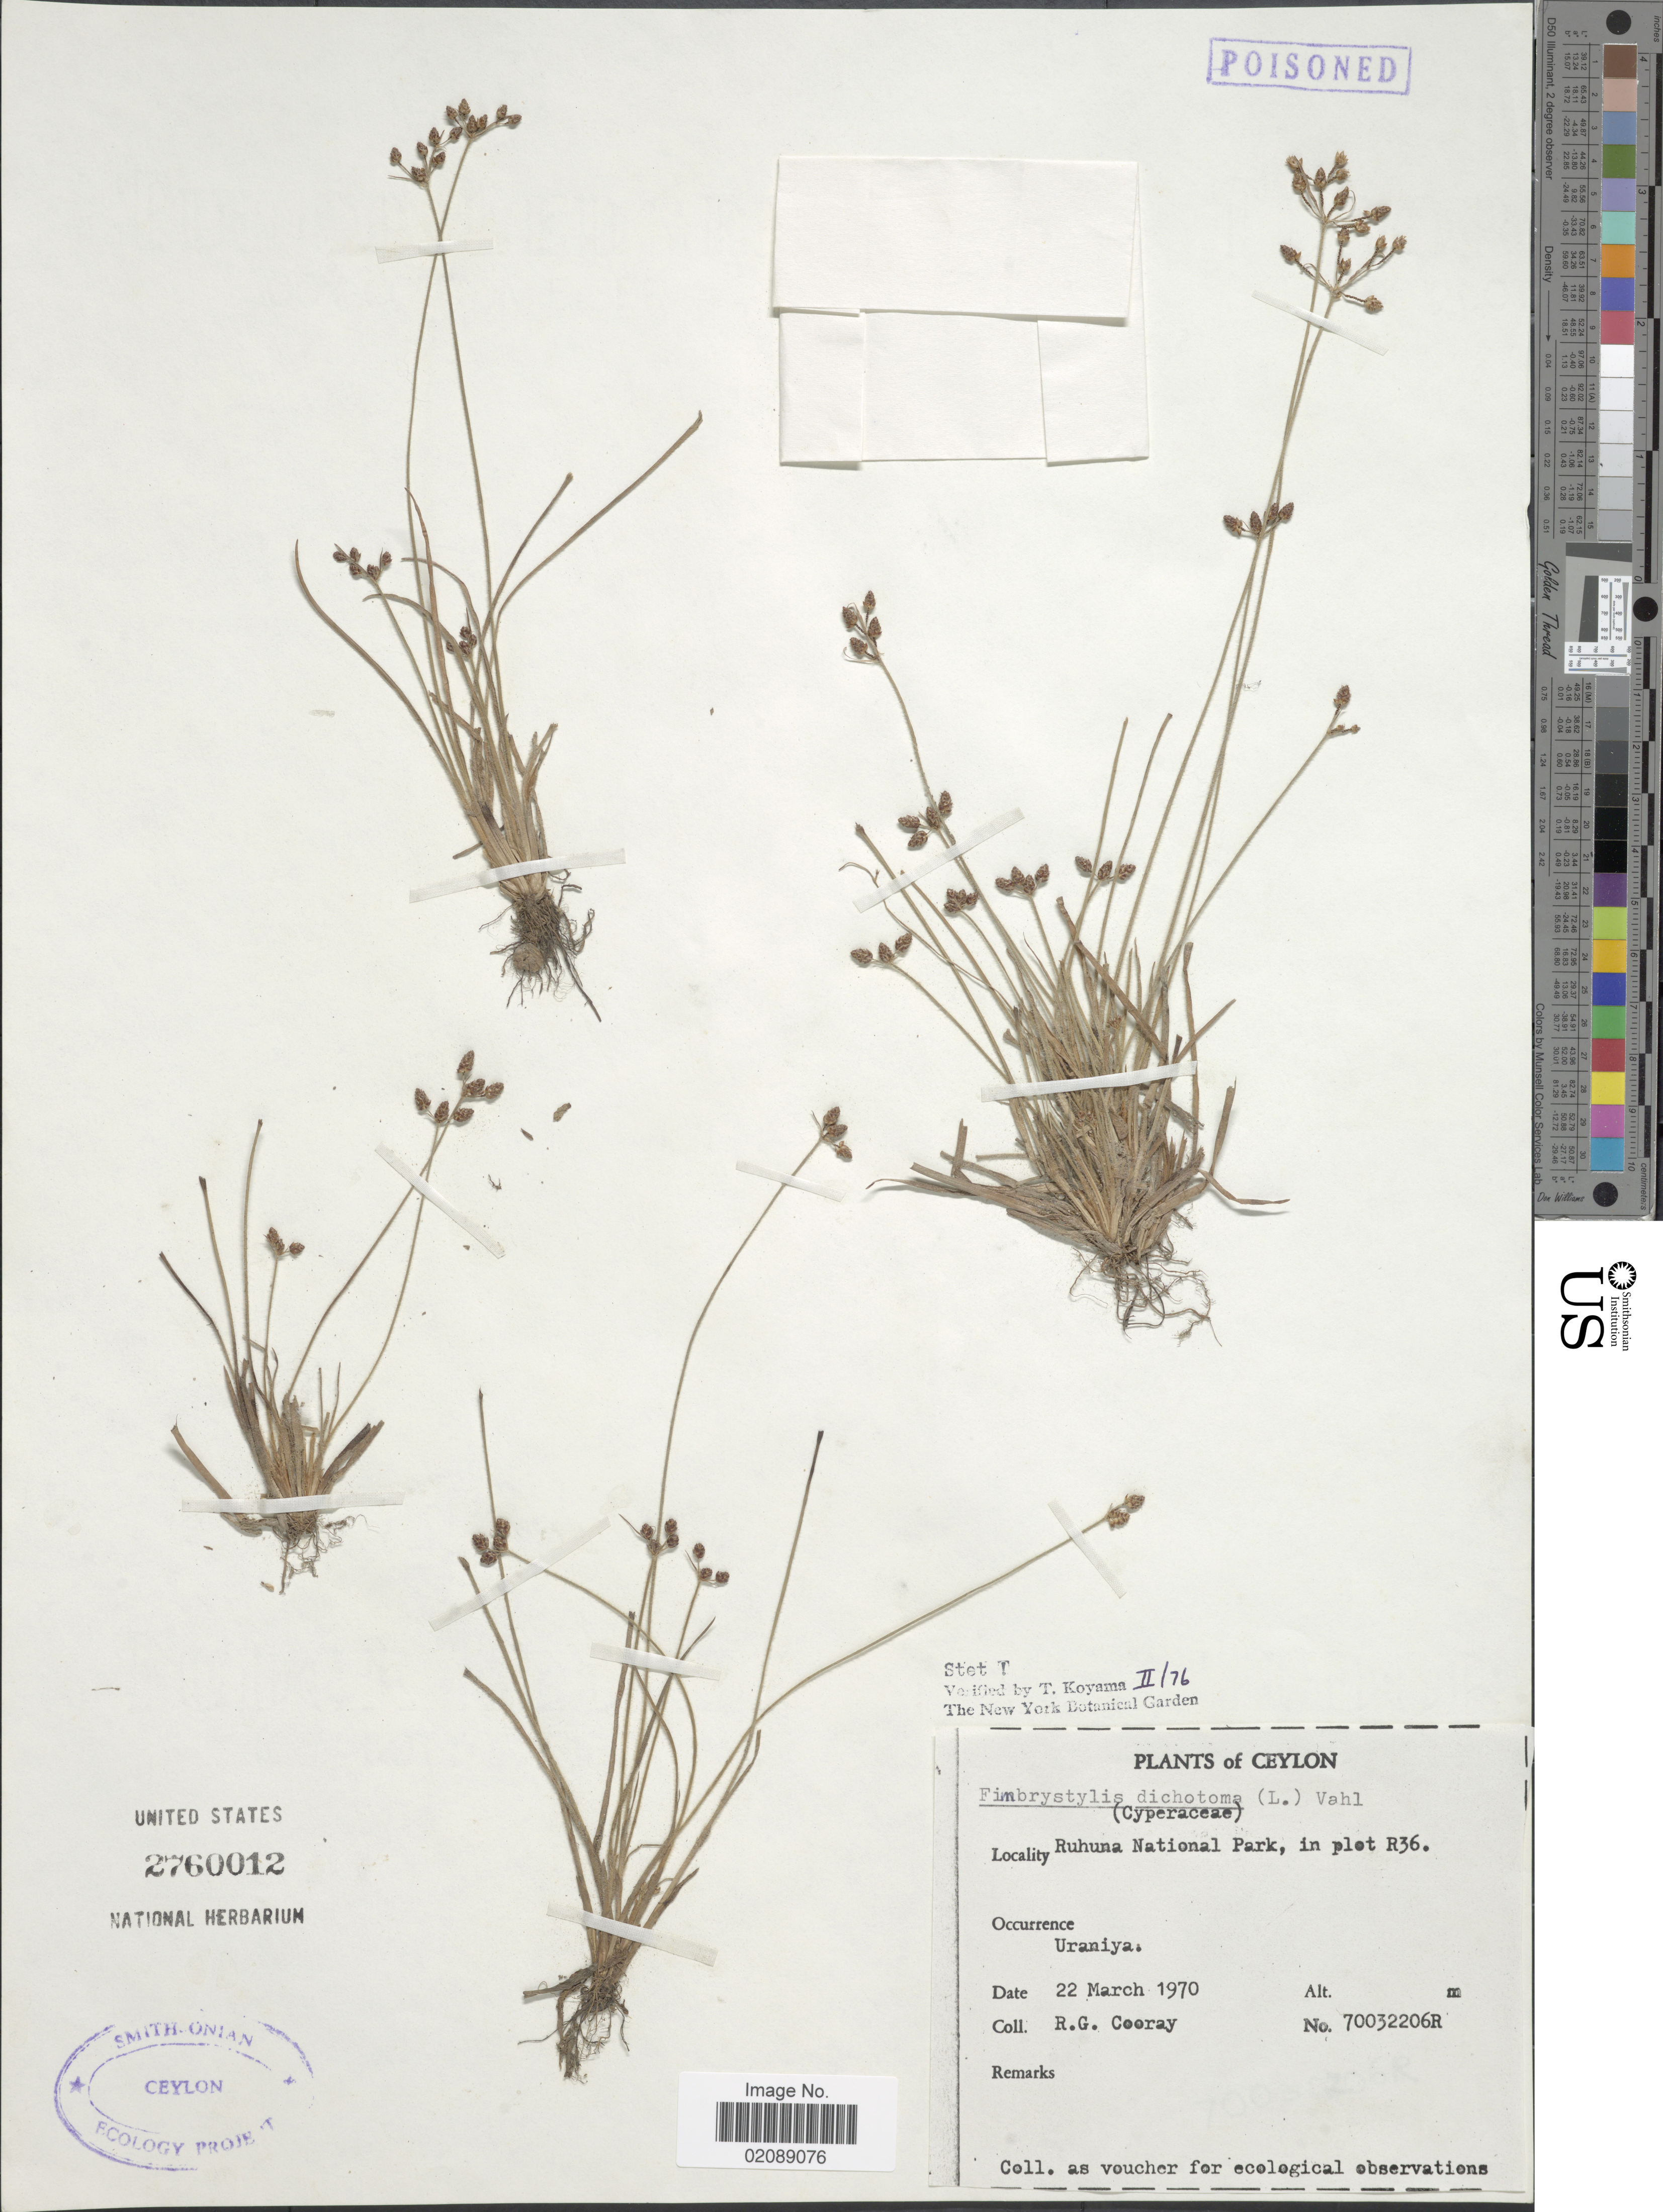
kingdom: Plantae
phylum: Tracheophyta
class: Liliopsida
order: Poales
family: Cyperaceae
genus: Fimbristylis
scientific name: Fimbristylis dichotoma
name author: (L.) Vahl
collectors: R. Cooray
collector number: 70032206R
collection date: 1970-03-22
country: Sri Lanka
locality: Ceylon, Ruhuna National Park, in plot R36, Uraniya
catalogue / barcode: US 2760012